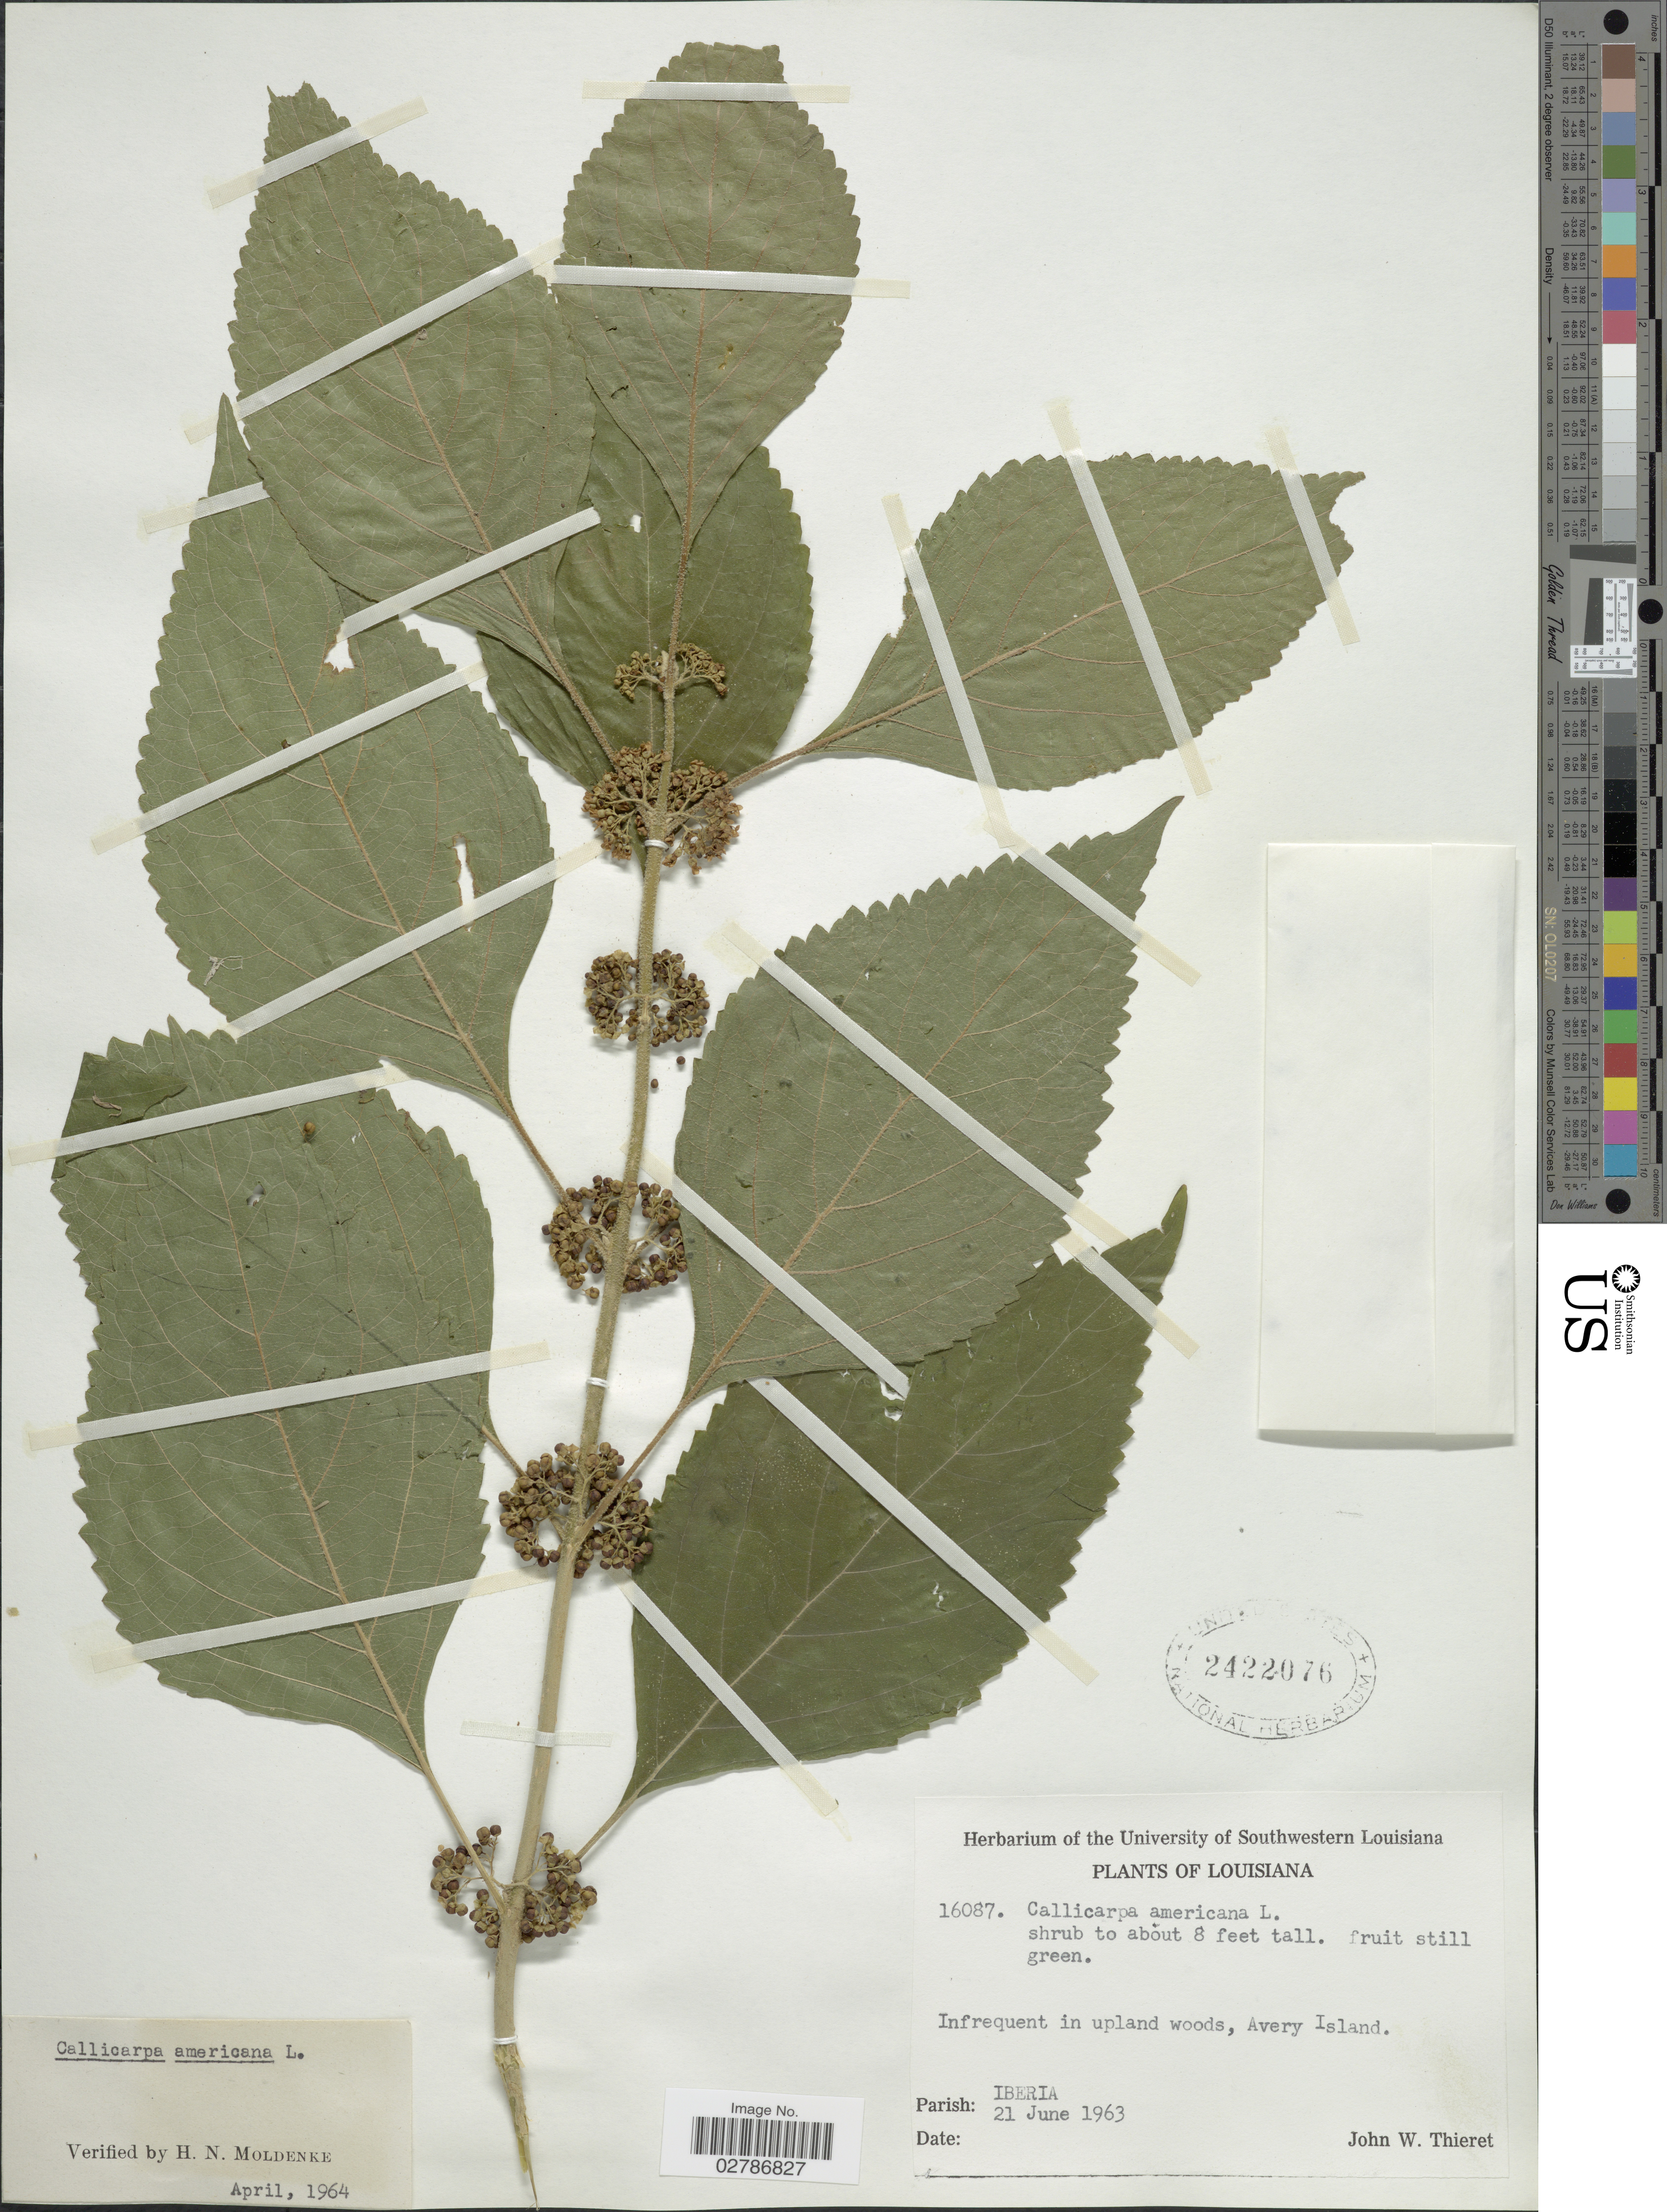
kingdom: Plantae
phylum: Tracheophyta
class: Magnoliopsida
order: Lamiales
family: Lamiaceae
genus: Callicarpa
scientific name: Callicarpa americana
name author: L.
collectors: J. W. Thieret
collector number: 16087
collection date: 1963-06-21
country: United States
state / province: Louisiana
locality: Avery Island. Parish: Iberia.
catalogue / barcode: US 2422076